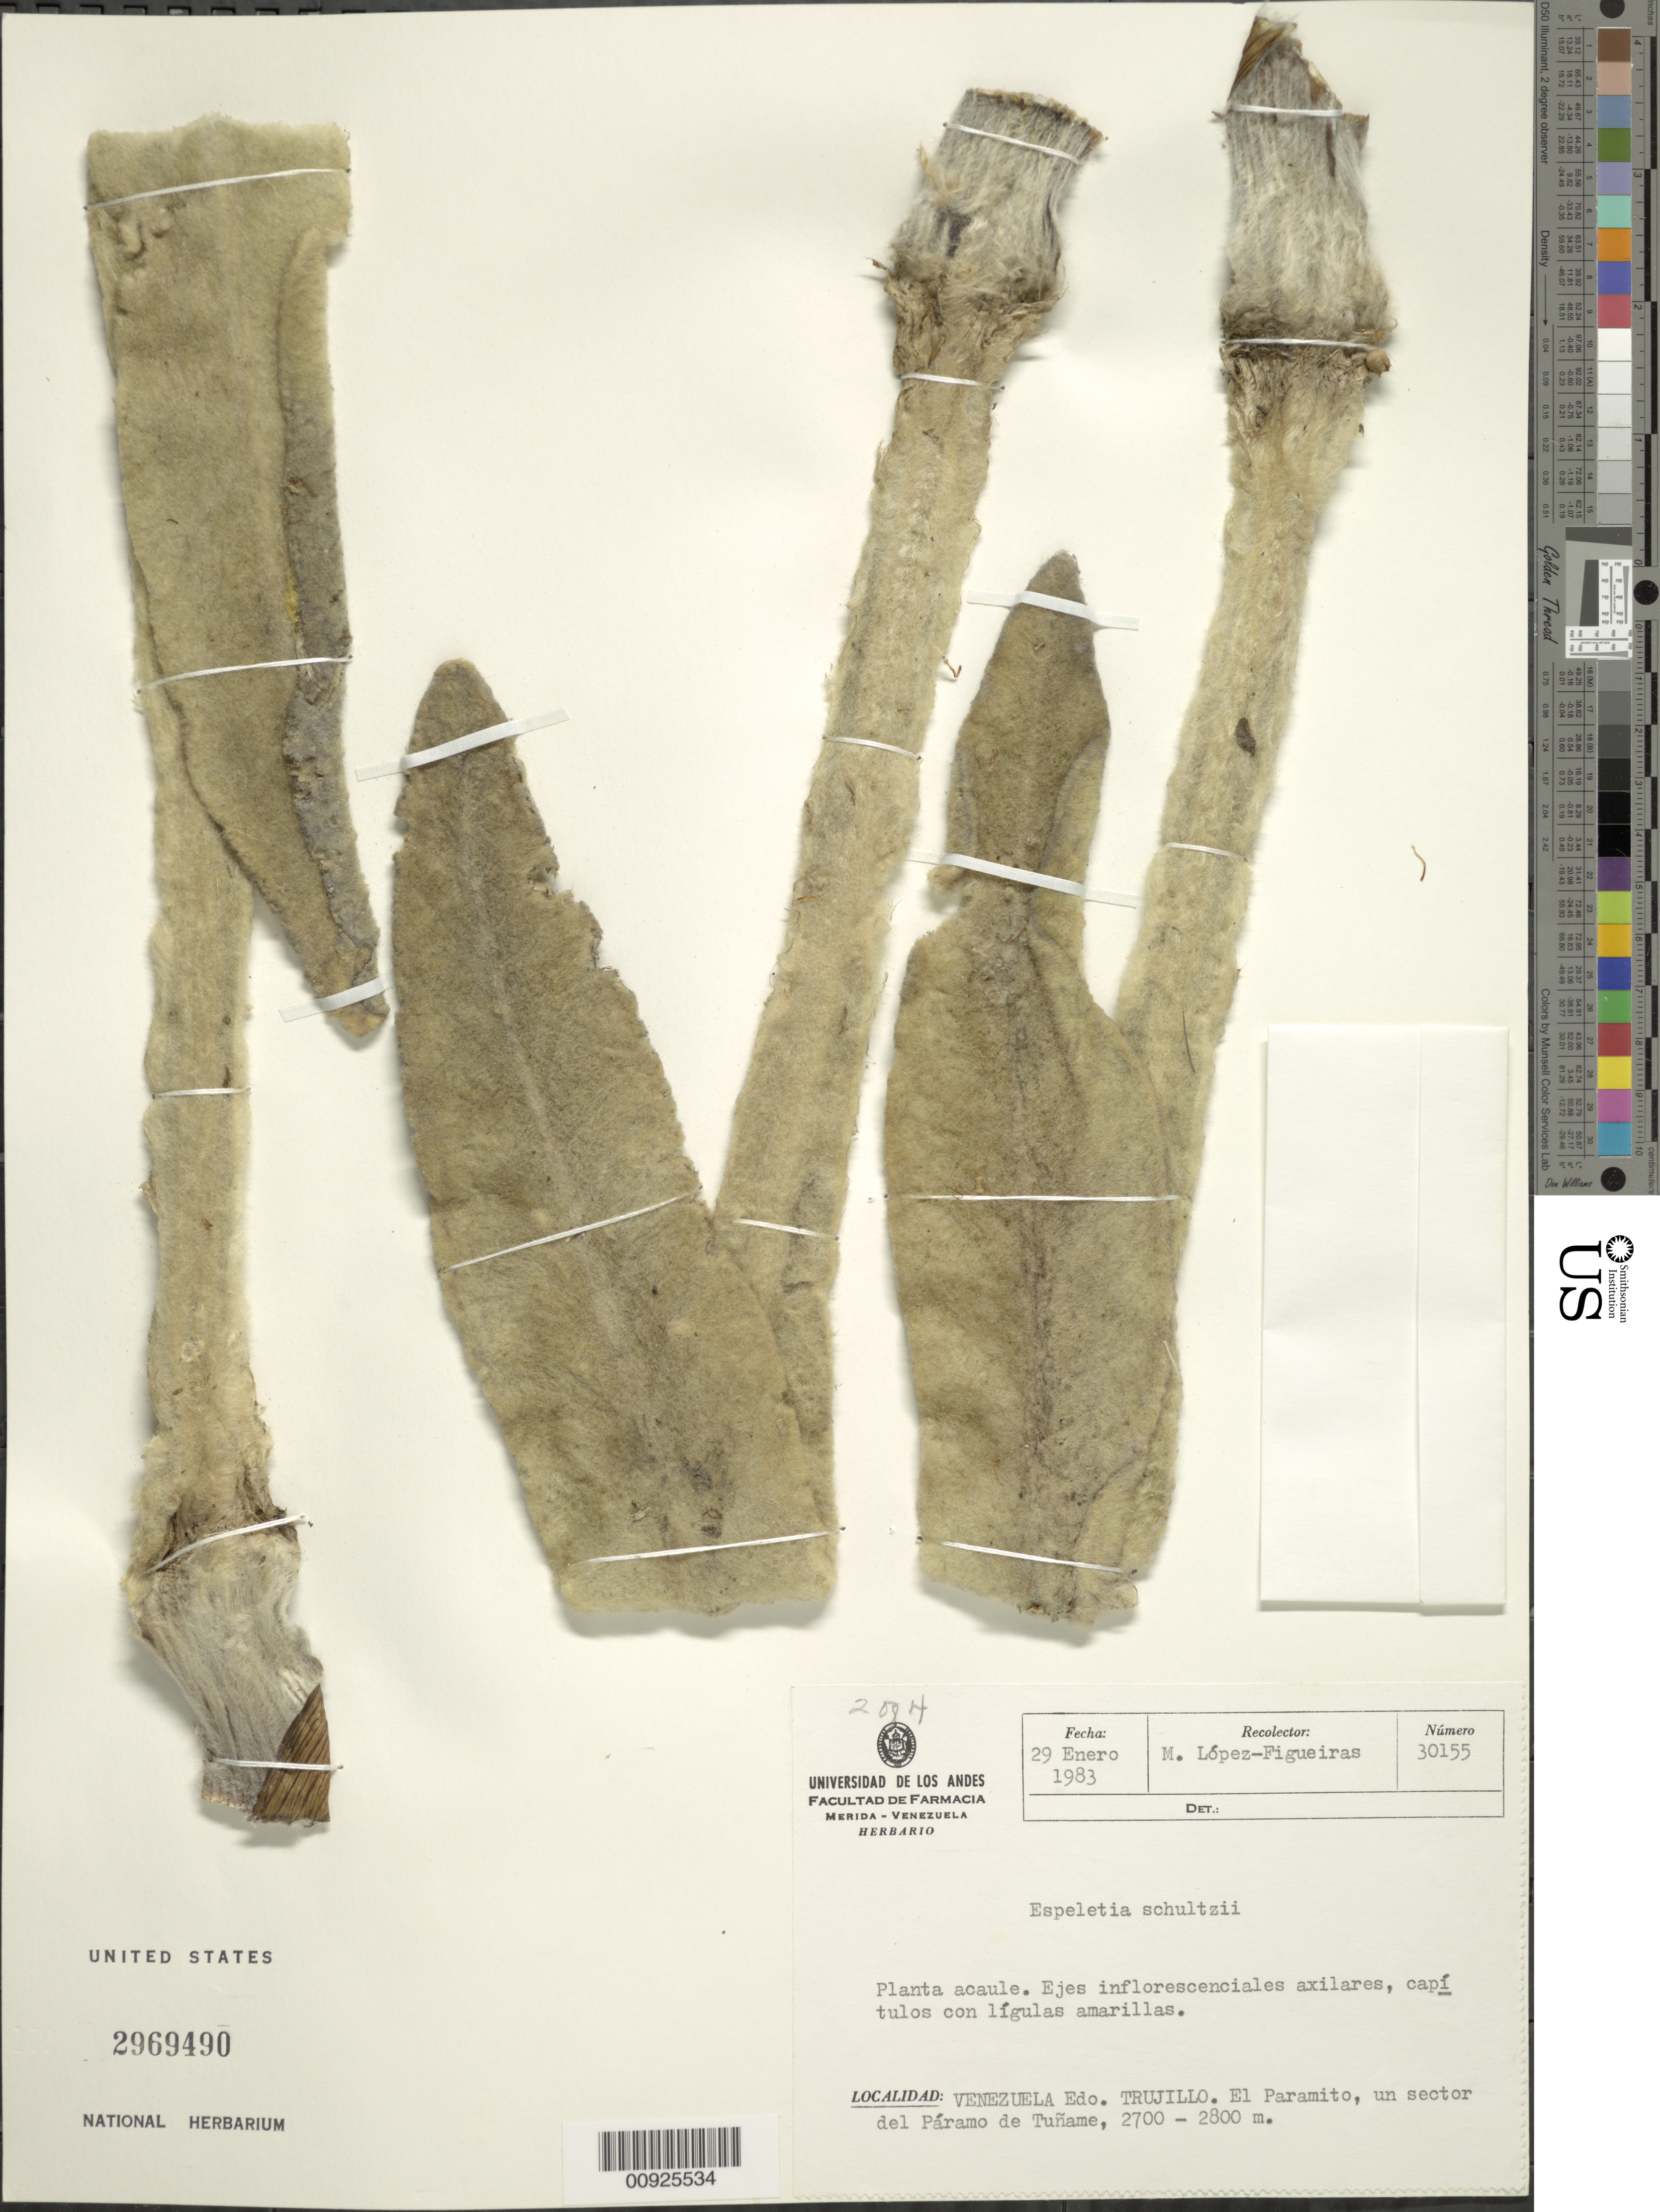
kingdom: Plantae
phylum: Tracheophyta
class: Magnoliopsida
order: Asterales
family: Asteraceae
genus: Espeletia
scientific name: Espeletia schultzii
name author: Wedd.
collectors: M. López Figueiras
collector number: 30155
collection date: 1983-01-29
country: Venezuela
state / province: Trujillo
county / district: D. Rangel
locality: P. de Tuñame. El Paramito, un sector del Páramo de Tuñame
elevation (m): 2700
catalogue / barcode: US 2969490